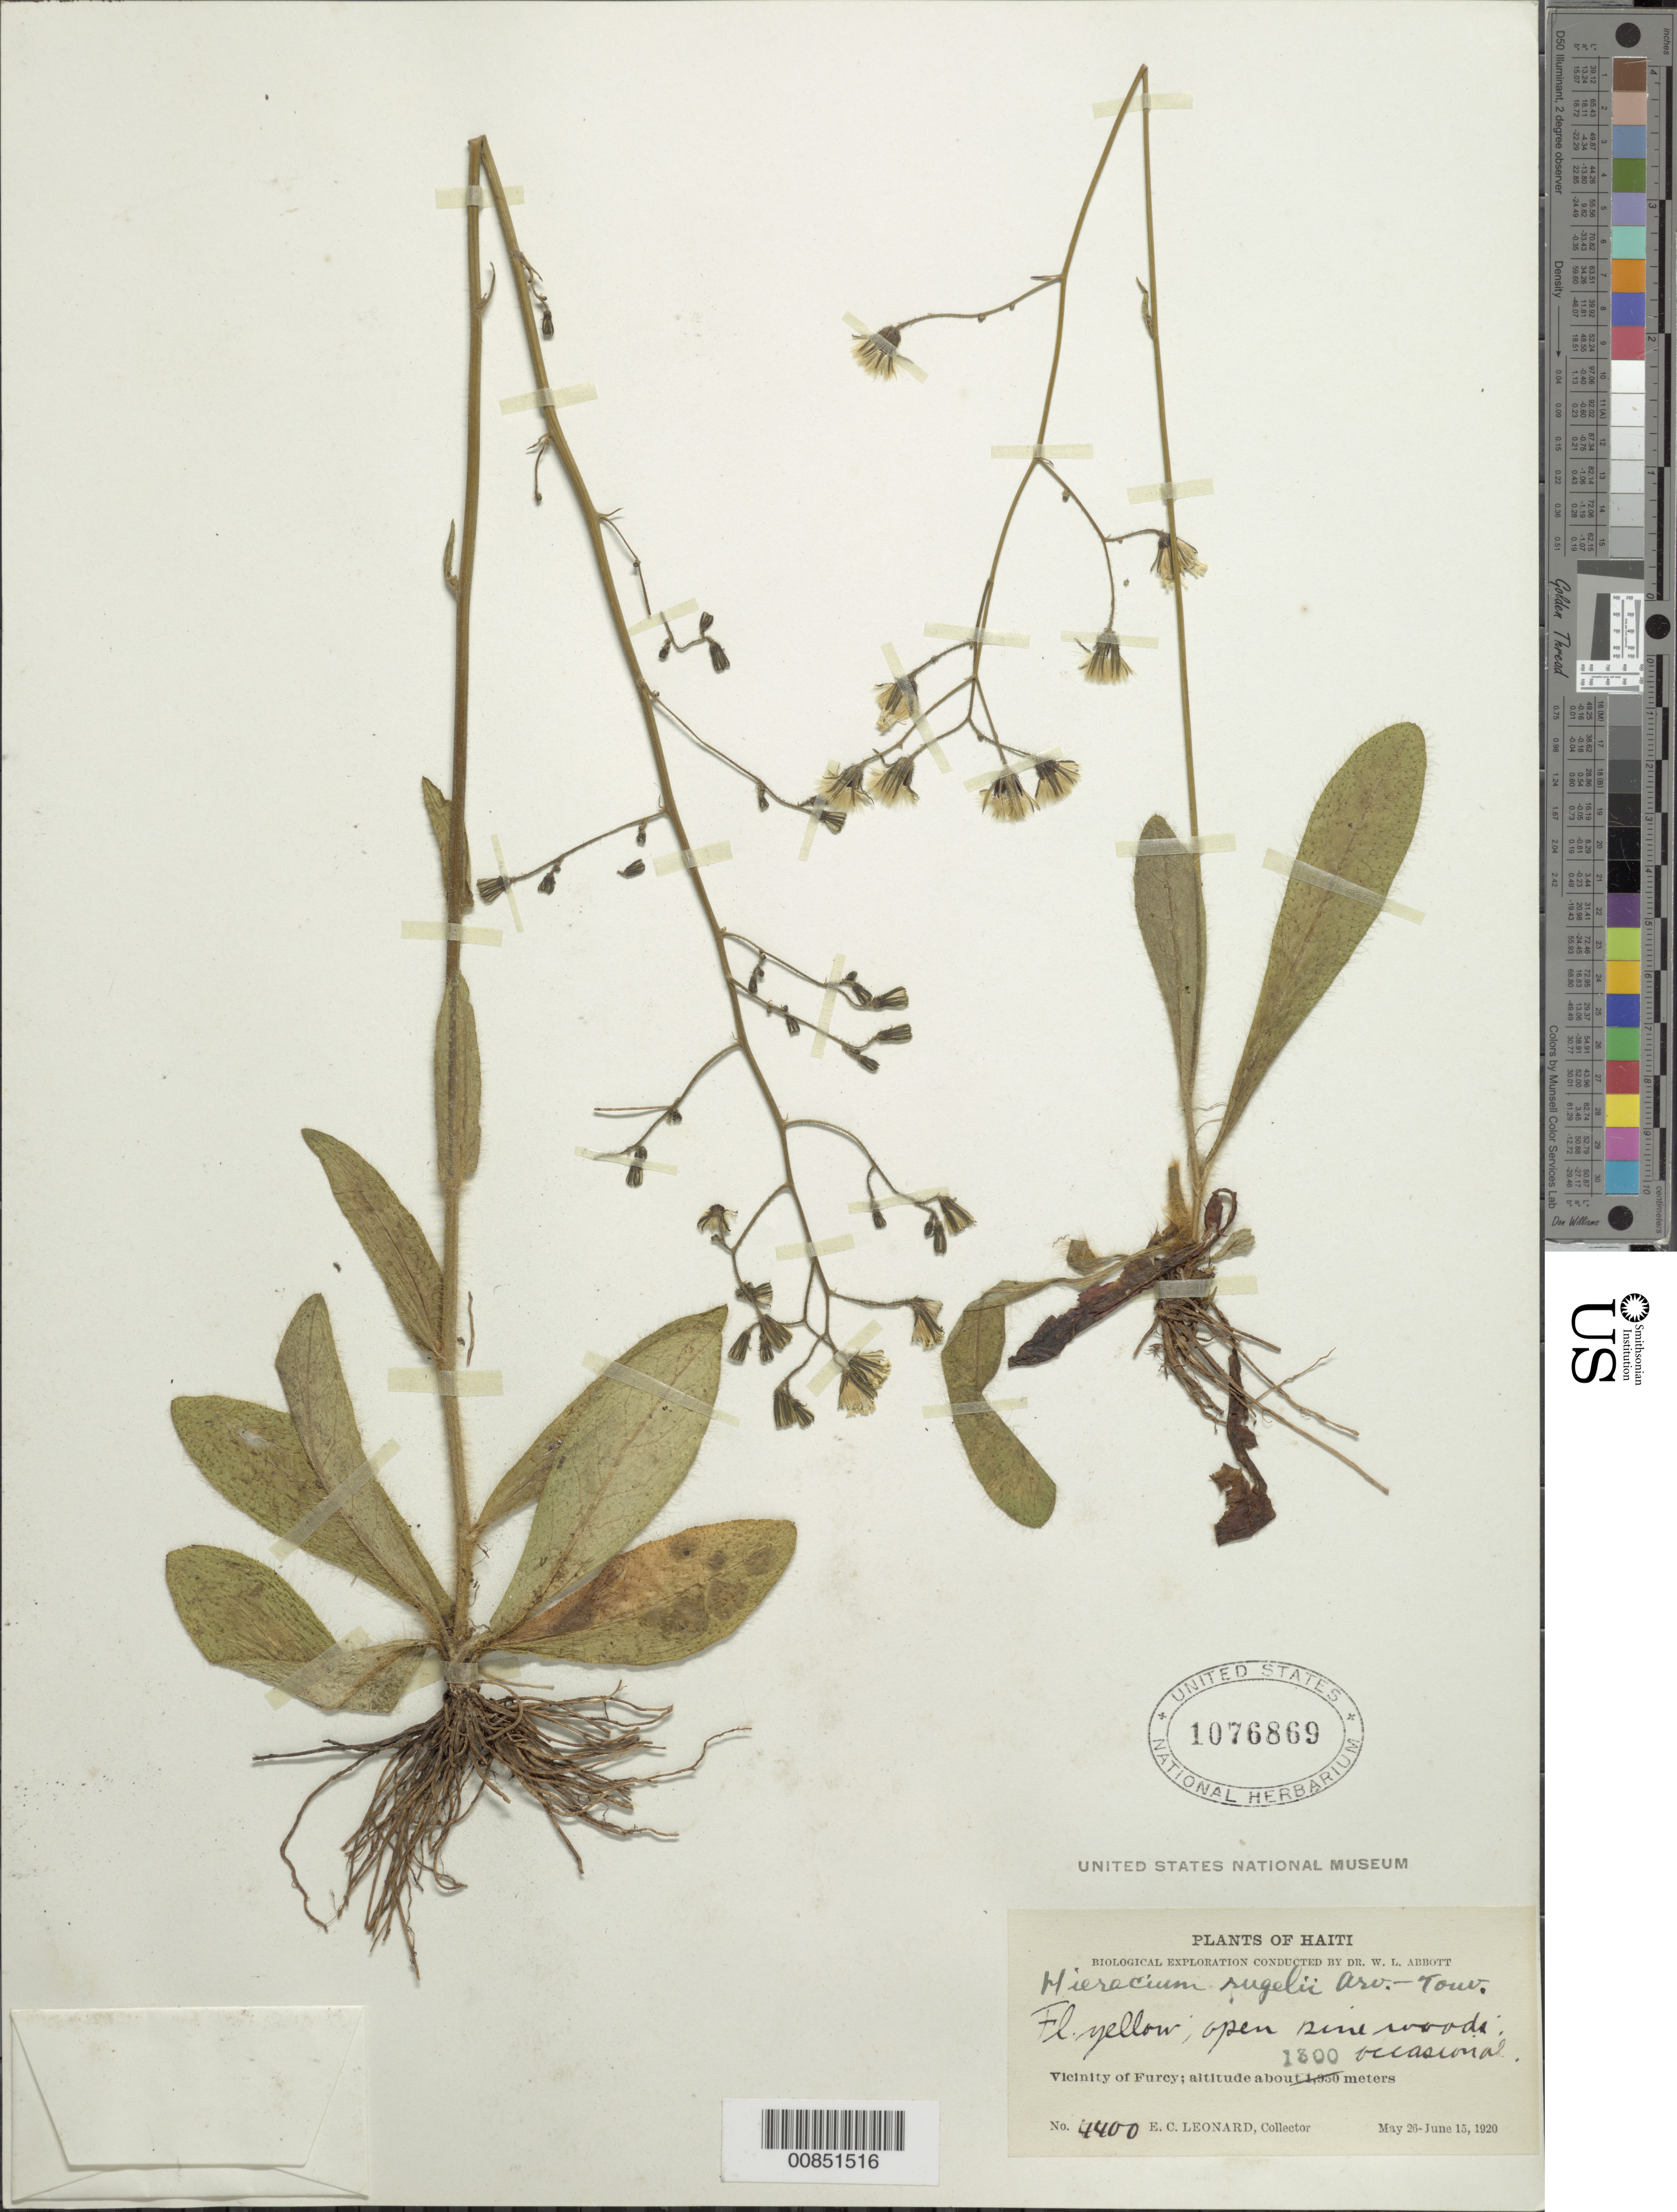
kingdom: Plantae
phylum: Tracheophyta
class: Magnoliopsida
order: Asterales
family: Asteraceae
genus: Hieracium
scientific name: Hieracium rugelii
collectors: E. C. Leonard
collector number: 4400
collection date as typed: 26 May 1920 to 15 Jun 1920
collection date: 1920-05-26/1920-06-15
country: Haiti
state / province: Ouest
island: Hispaniola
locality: Vicinity of Furcy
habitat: Open pine woods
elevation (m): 1300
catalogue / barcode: US 1076869